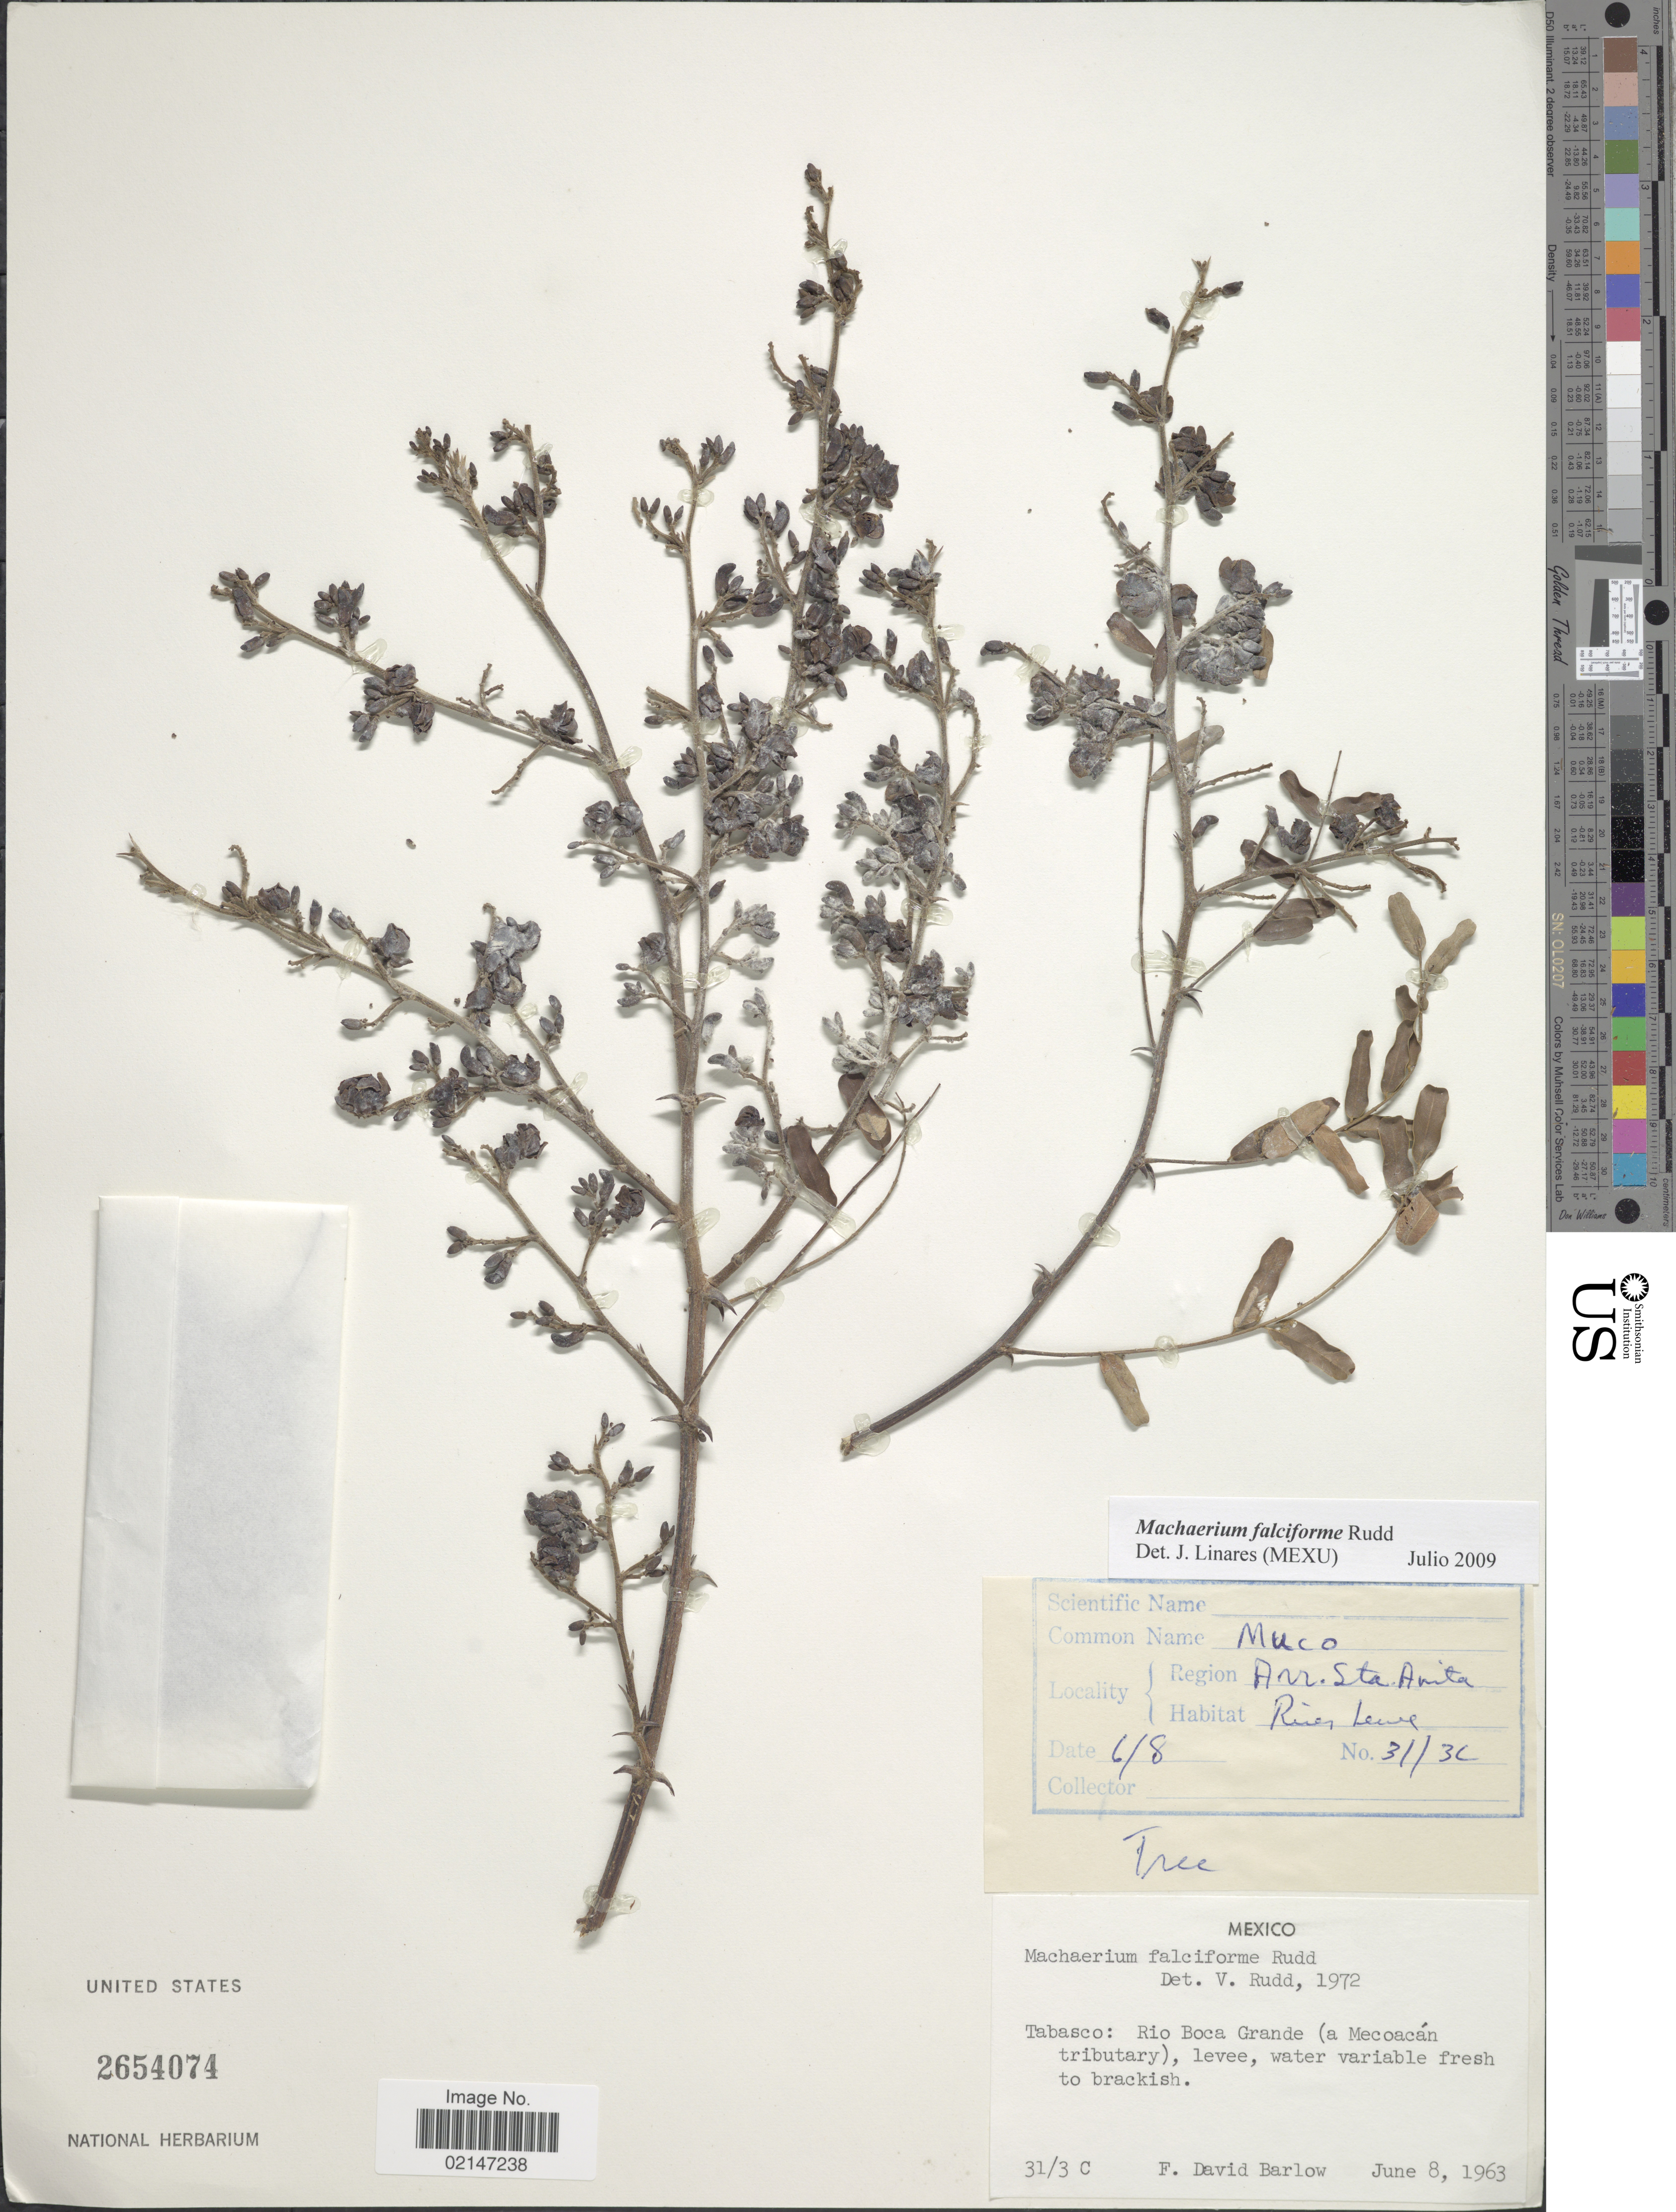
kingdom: Plantae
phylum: Tracheophyta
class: Magnoliopsida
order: Fabales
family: Fabaceae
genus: Machaerium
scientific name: Machaerium falciforme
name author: Rudd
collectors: F. D. Barlow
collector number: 31/3 C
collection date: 1963-06-08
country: Mexico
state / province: Tabasco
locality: Rio Boca Grande (a Mecoacán tributary), Region Arr Sta Anita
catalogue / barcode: US 2654074